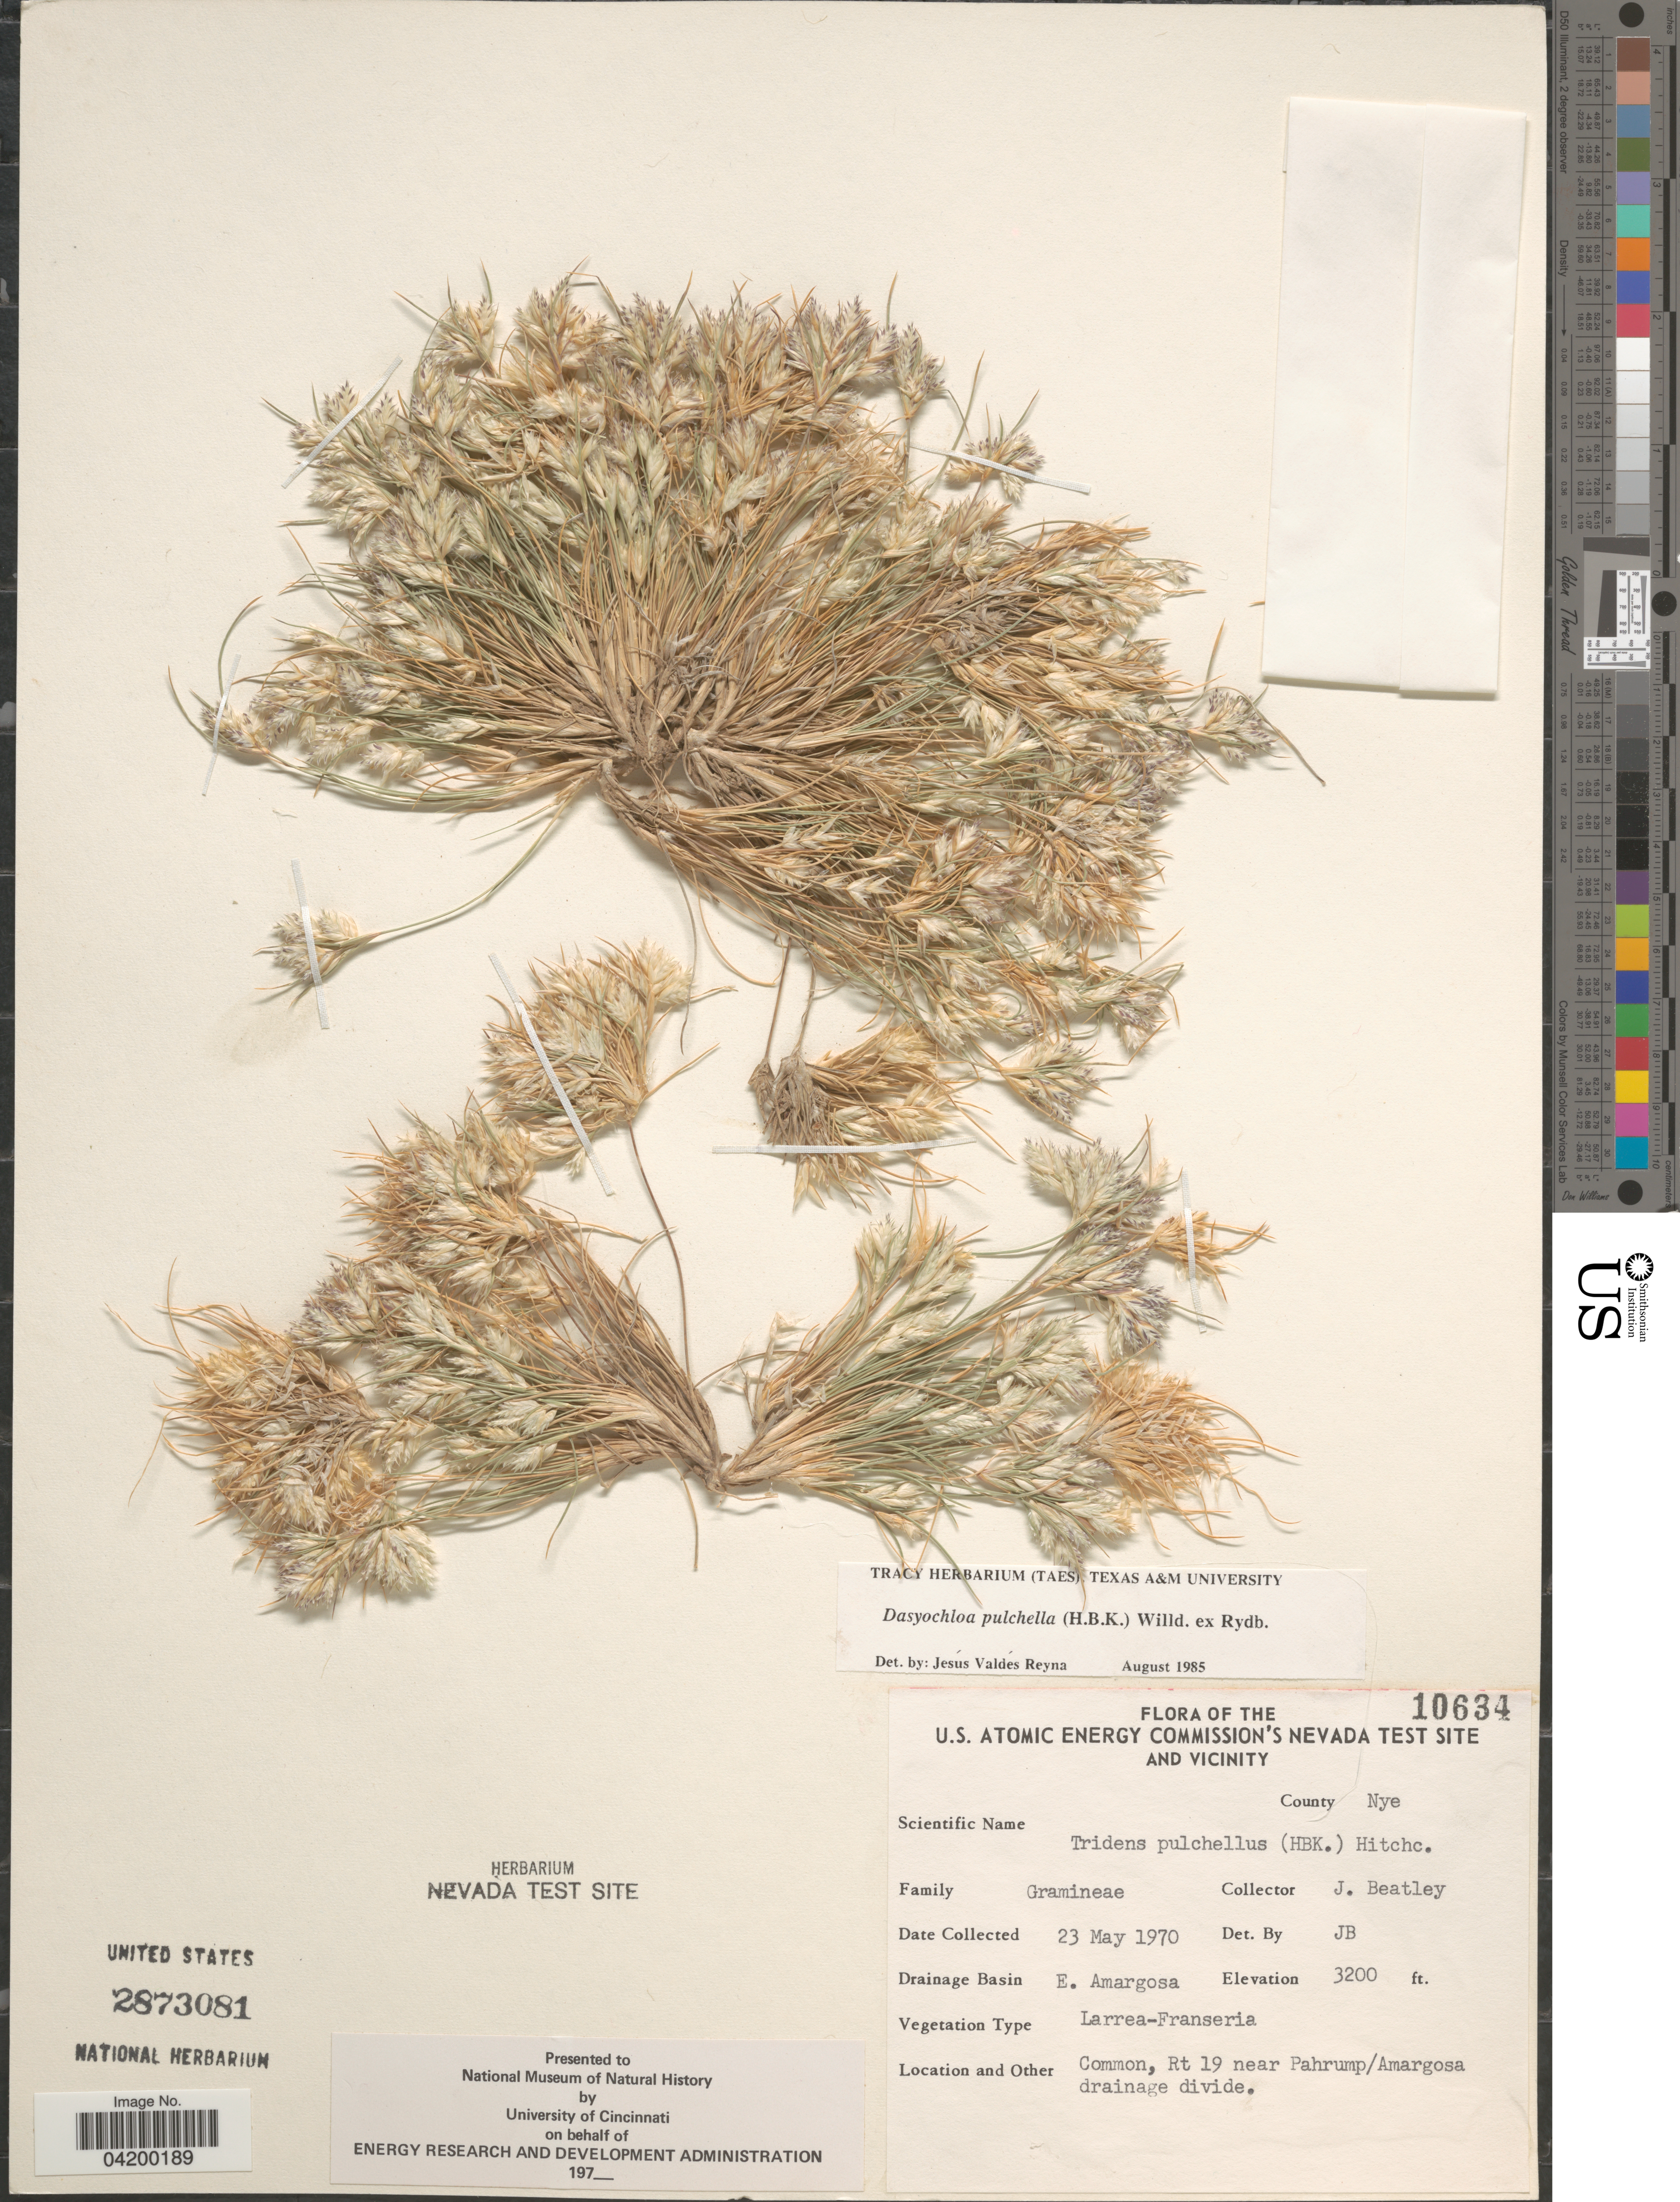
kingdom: Plantae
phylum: Tracheophyta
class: Liliopsida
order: Poales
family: Poaceae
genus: Dasyochloa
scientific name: Dasyochloa pulchella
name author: (Kunth) Willd. ex Rydb.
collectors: J. C. Beatley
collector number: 10634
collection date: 1970-05-23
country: United States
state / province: Nevada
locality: U.S. Atomic Energy Commission's Nevada Test Site and Vicinity. County Nye. Drainage Basin E. Amargosa. Common, Rt 19 near Pahrump/Amargosa drainage divide.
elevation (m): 975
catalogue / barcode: US 2873081